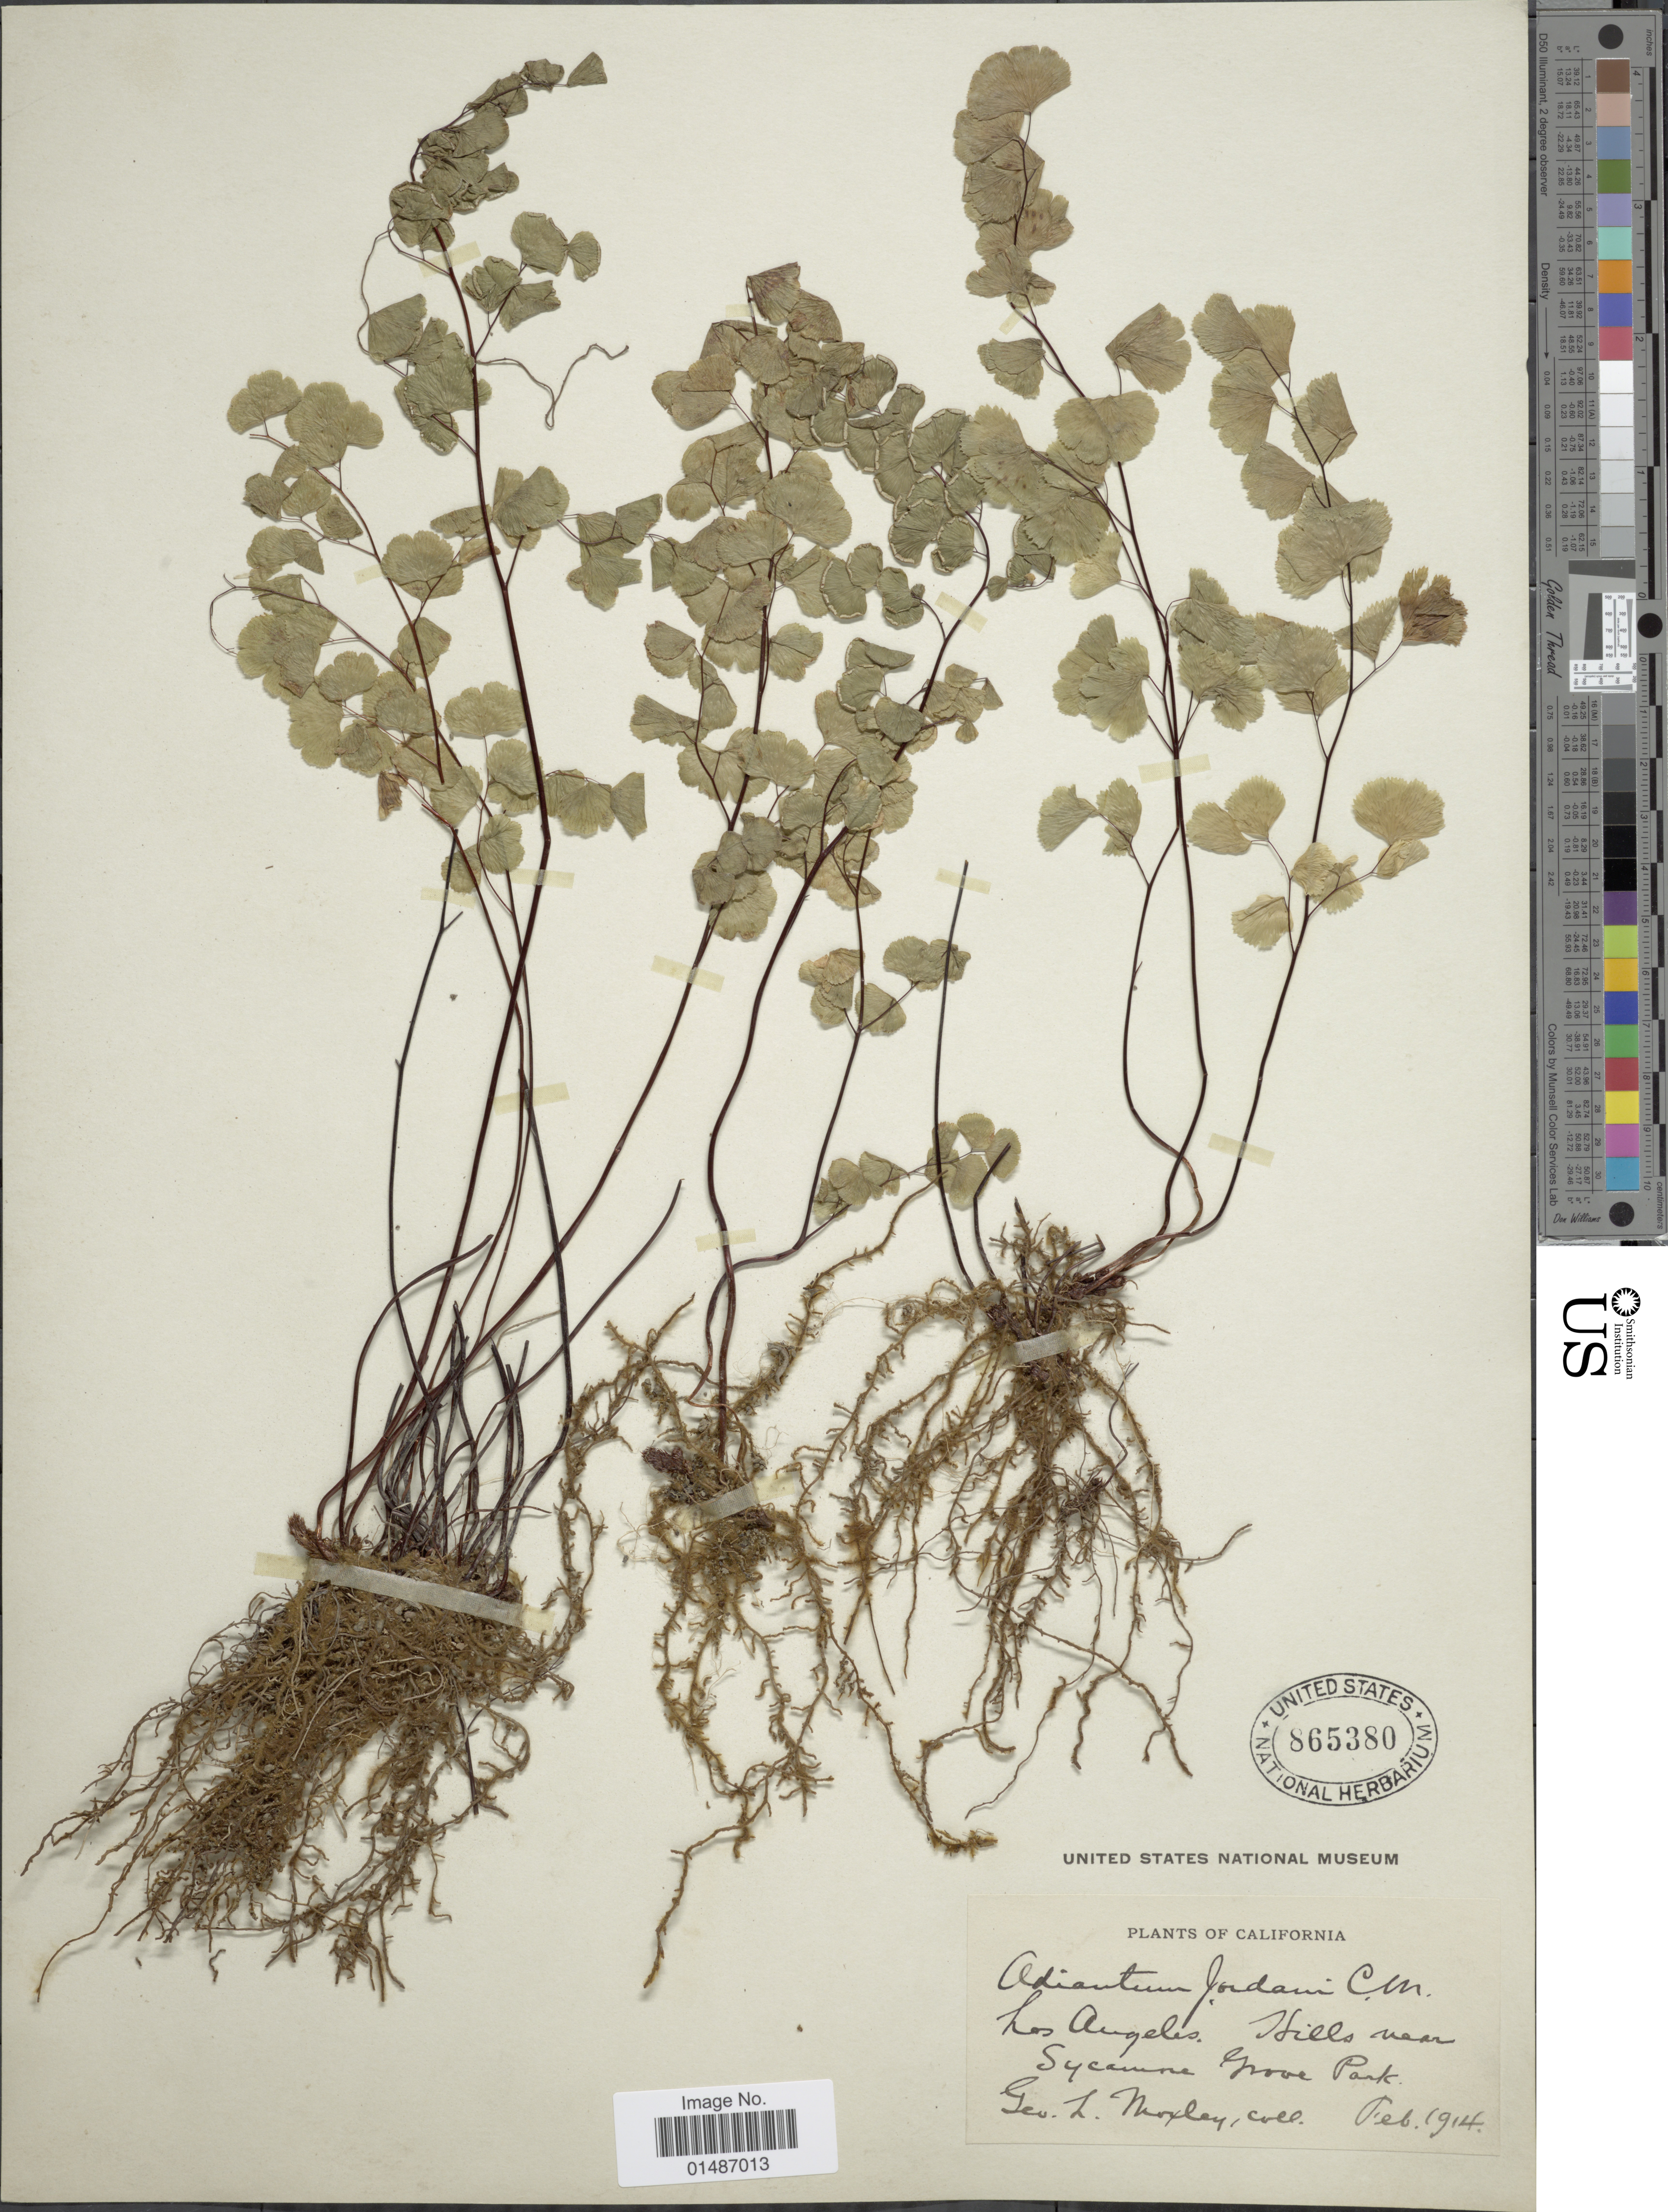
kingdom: Plantae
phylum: Tracheophyta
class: Polypodiopsida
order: Polypodiales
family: Pteridaceae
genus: Adiantum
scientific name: Adiantum jordanii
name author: C.H. Mull.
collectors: G. L. Moxley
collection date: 1914-02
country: United States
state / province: California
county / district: Los Angeles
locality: Los Angeles. Hills near Sycamore Grove Park.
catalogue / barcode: US 865380